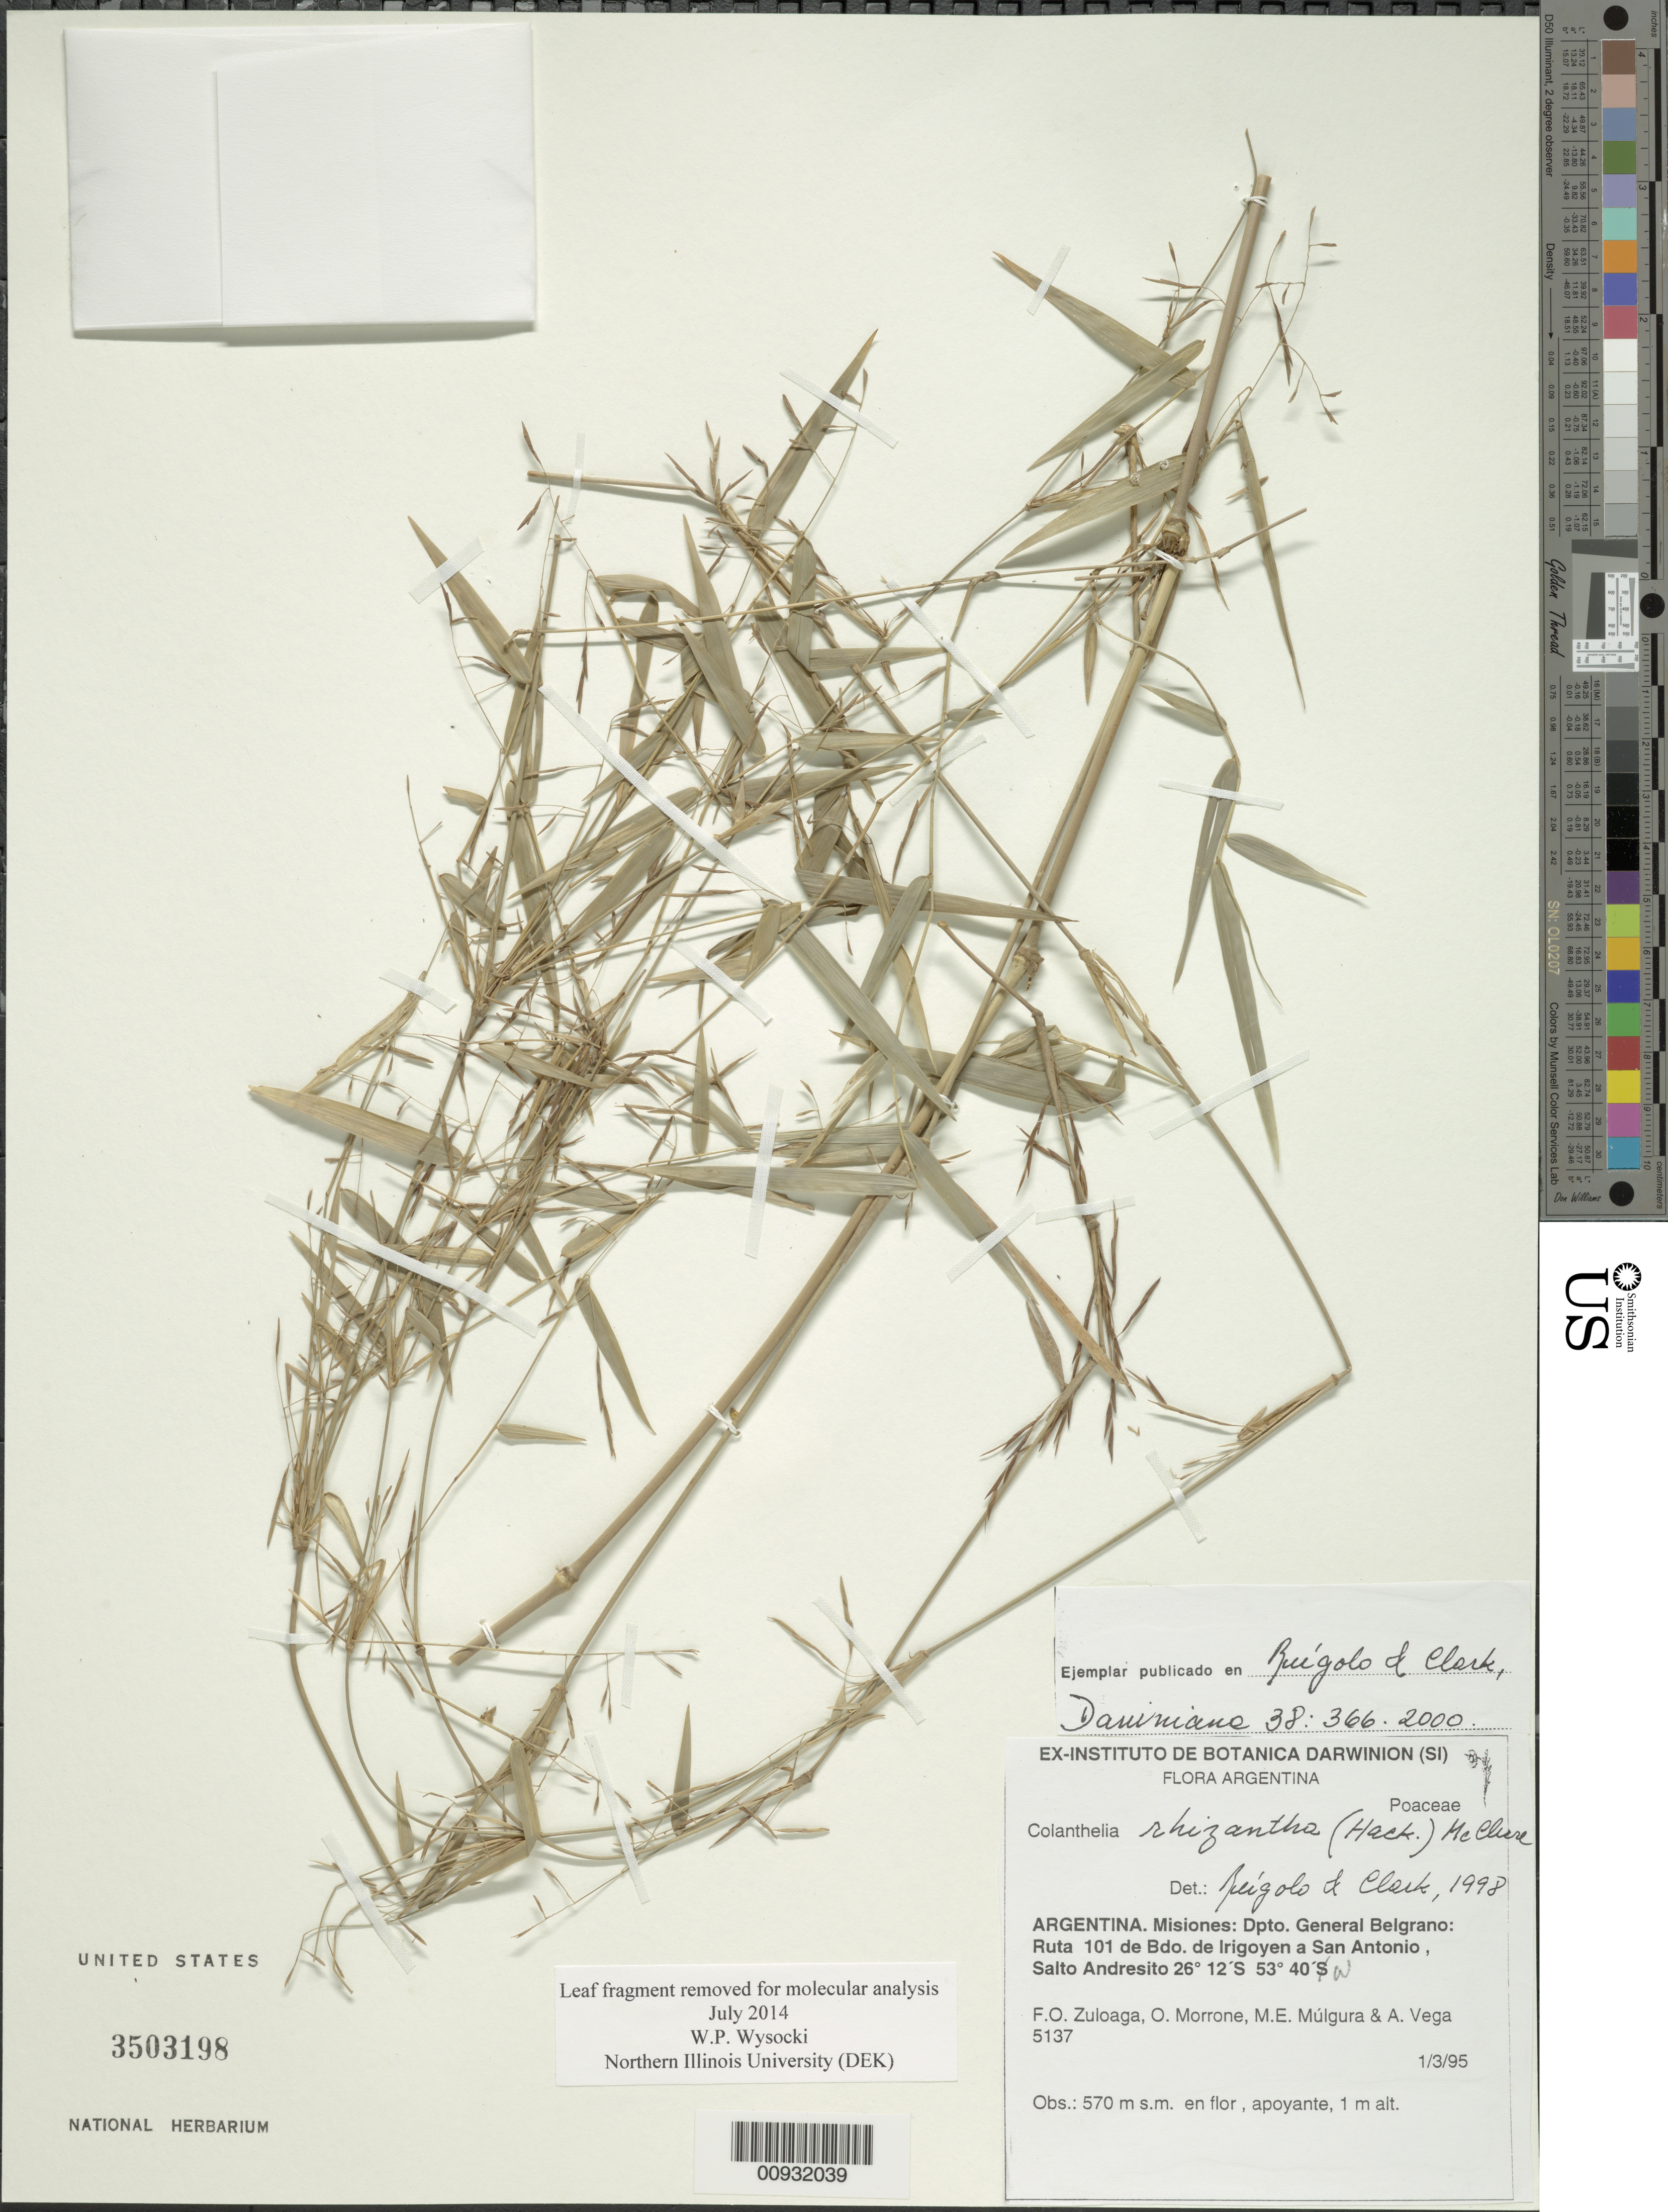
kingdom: Plantae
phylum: Tracheophyta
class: Liliopsida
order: Poales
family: Poaceae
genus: Colanthelia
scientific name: Colanthelia rhizantha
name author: (Hack.) McClure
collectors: F. O. Zuloaga, O. N. Morrone, M. Mulgura & A. Vega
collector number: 5137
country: Argentina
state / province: Misiones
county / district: General Manuel Belgrano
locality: Ruta, Bdo. de Irigoyen a San Antonio, Salto Andresito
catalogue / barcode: US 3503198